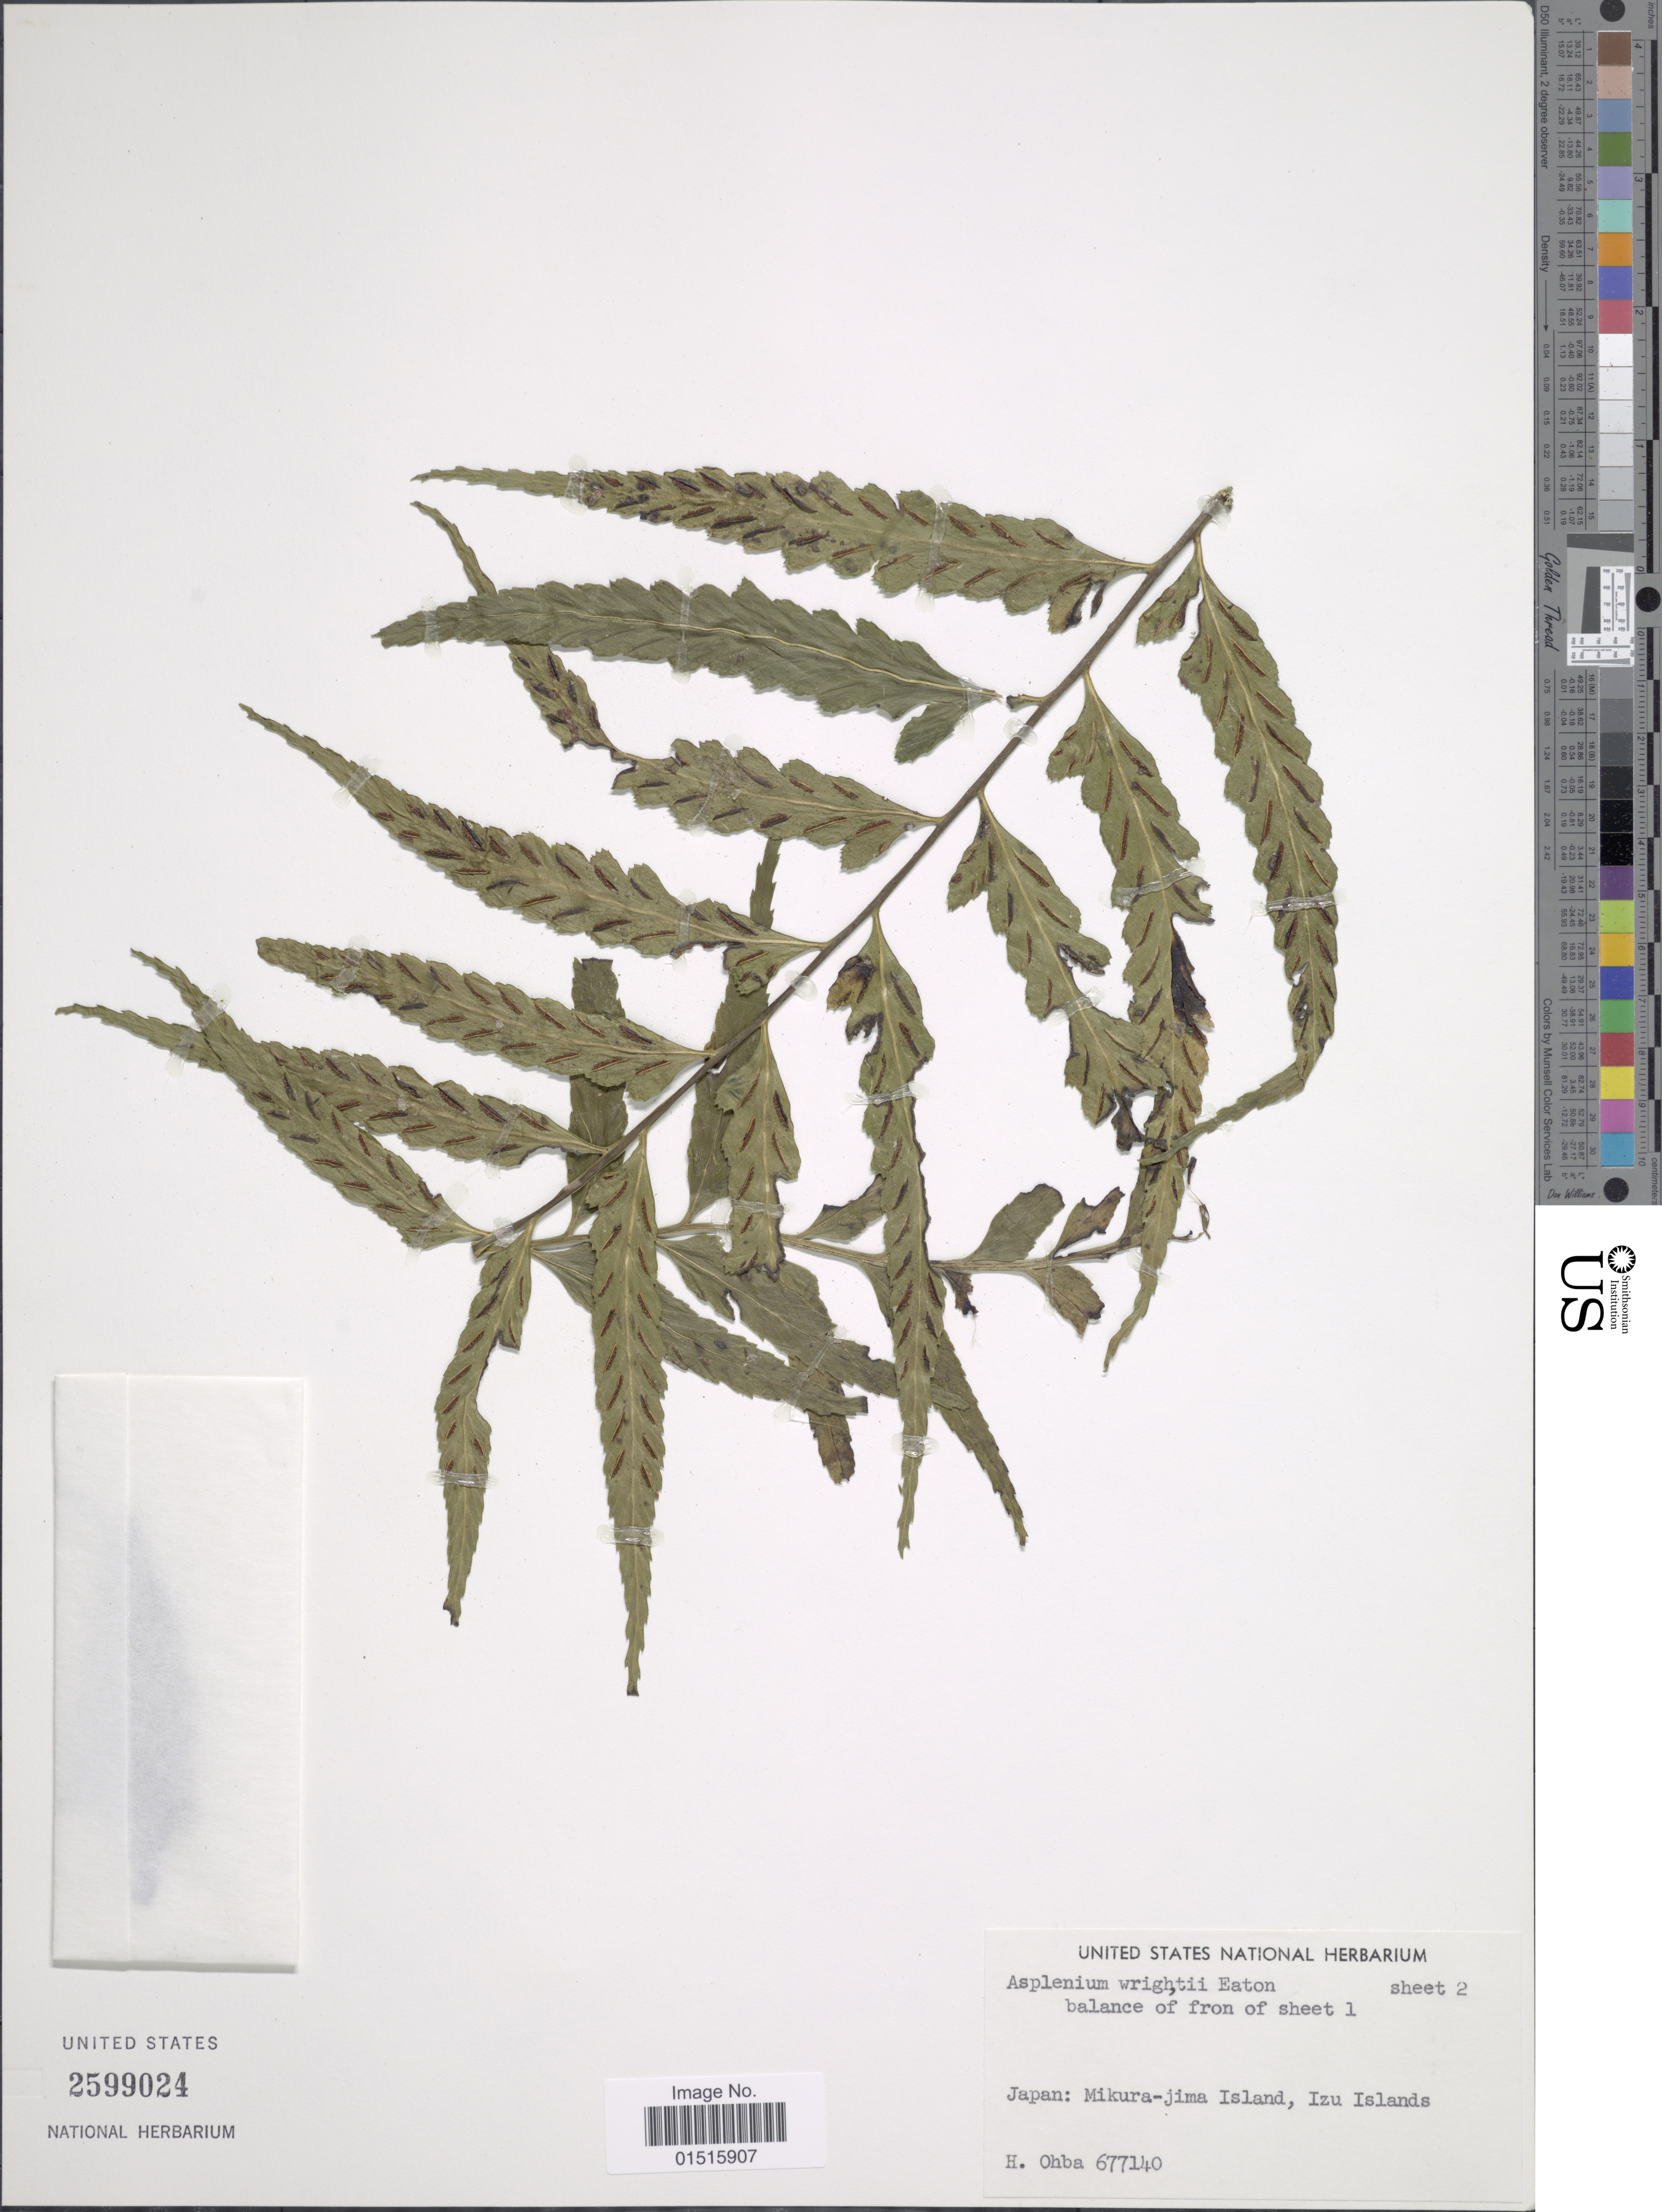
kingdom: Plantae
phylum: Tracheophyta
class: Polypodiopsida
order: Polypodiales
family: Aspleniaceae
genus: Asplenium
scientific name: Asplenium wrightii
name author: D.C. Eaton ex Hook.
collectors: H. Ohba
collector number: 677140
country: Japan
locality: Mikura-jima Island, Izu Islands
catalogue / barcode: US 2599024